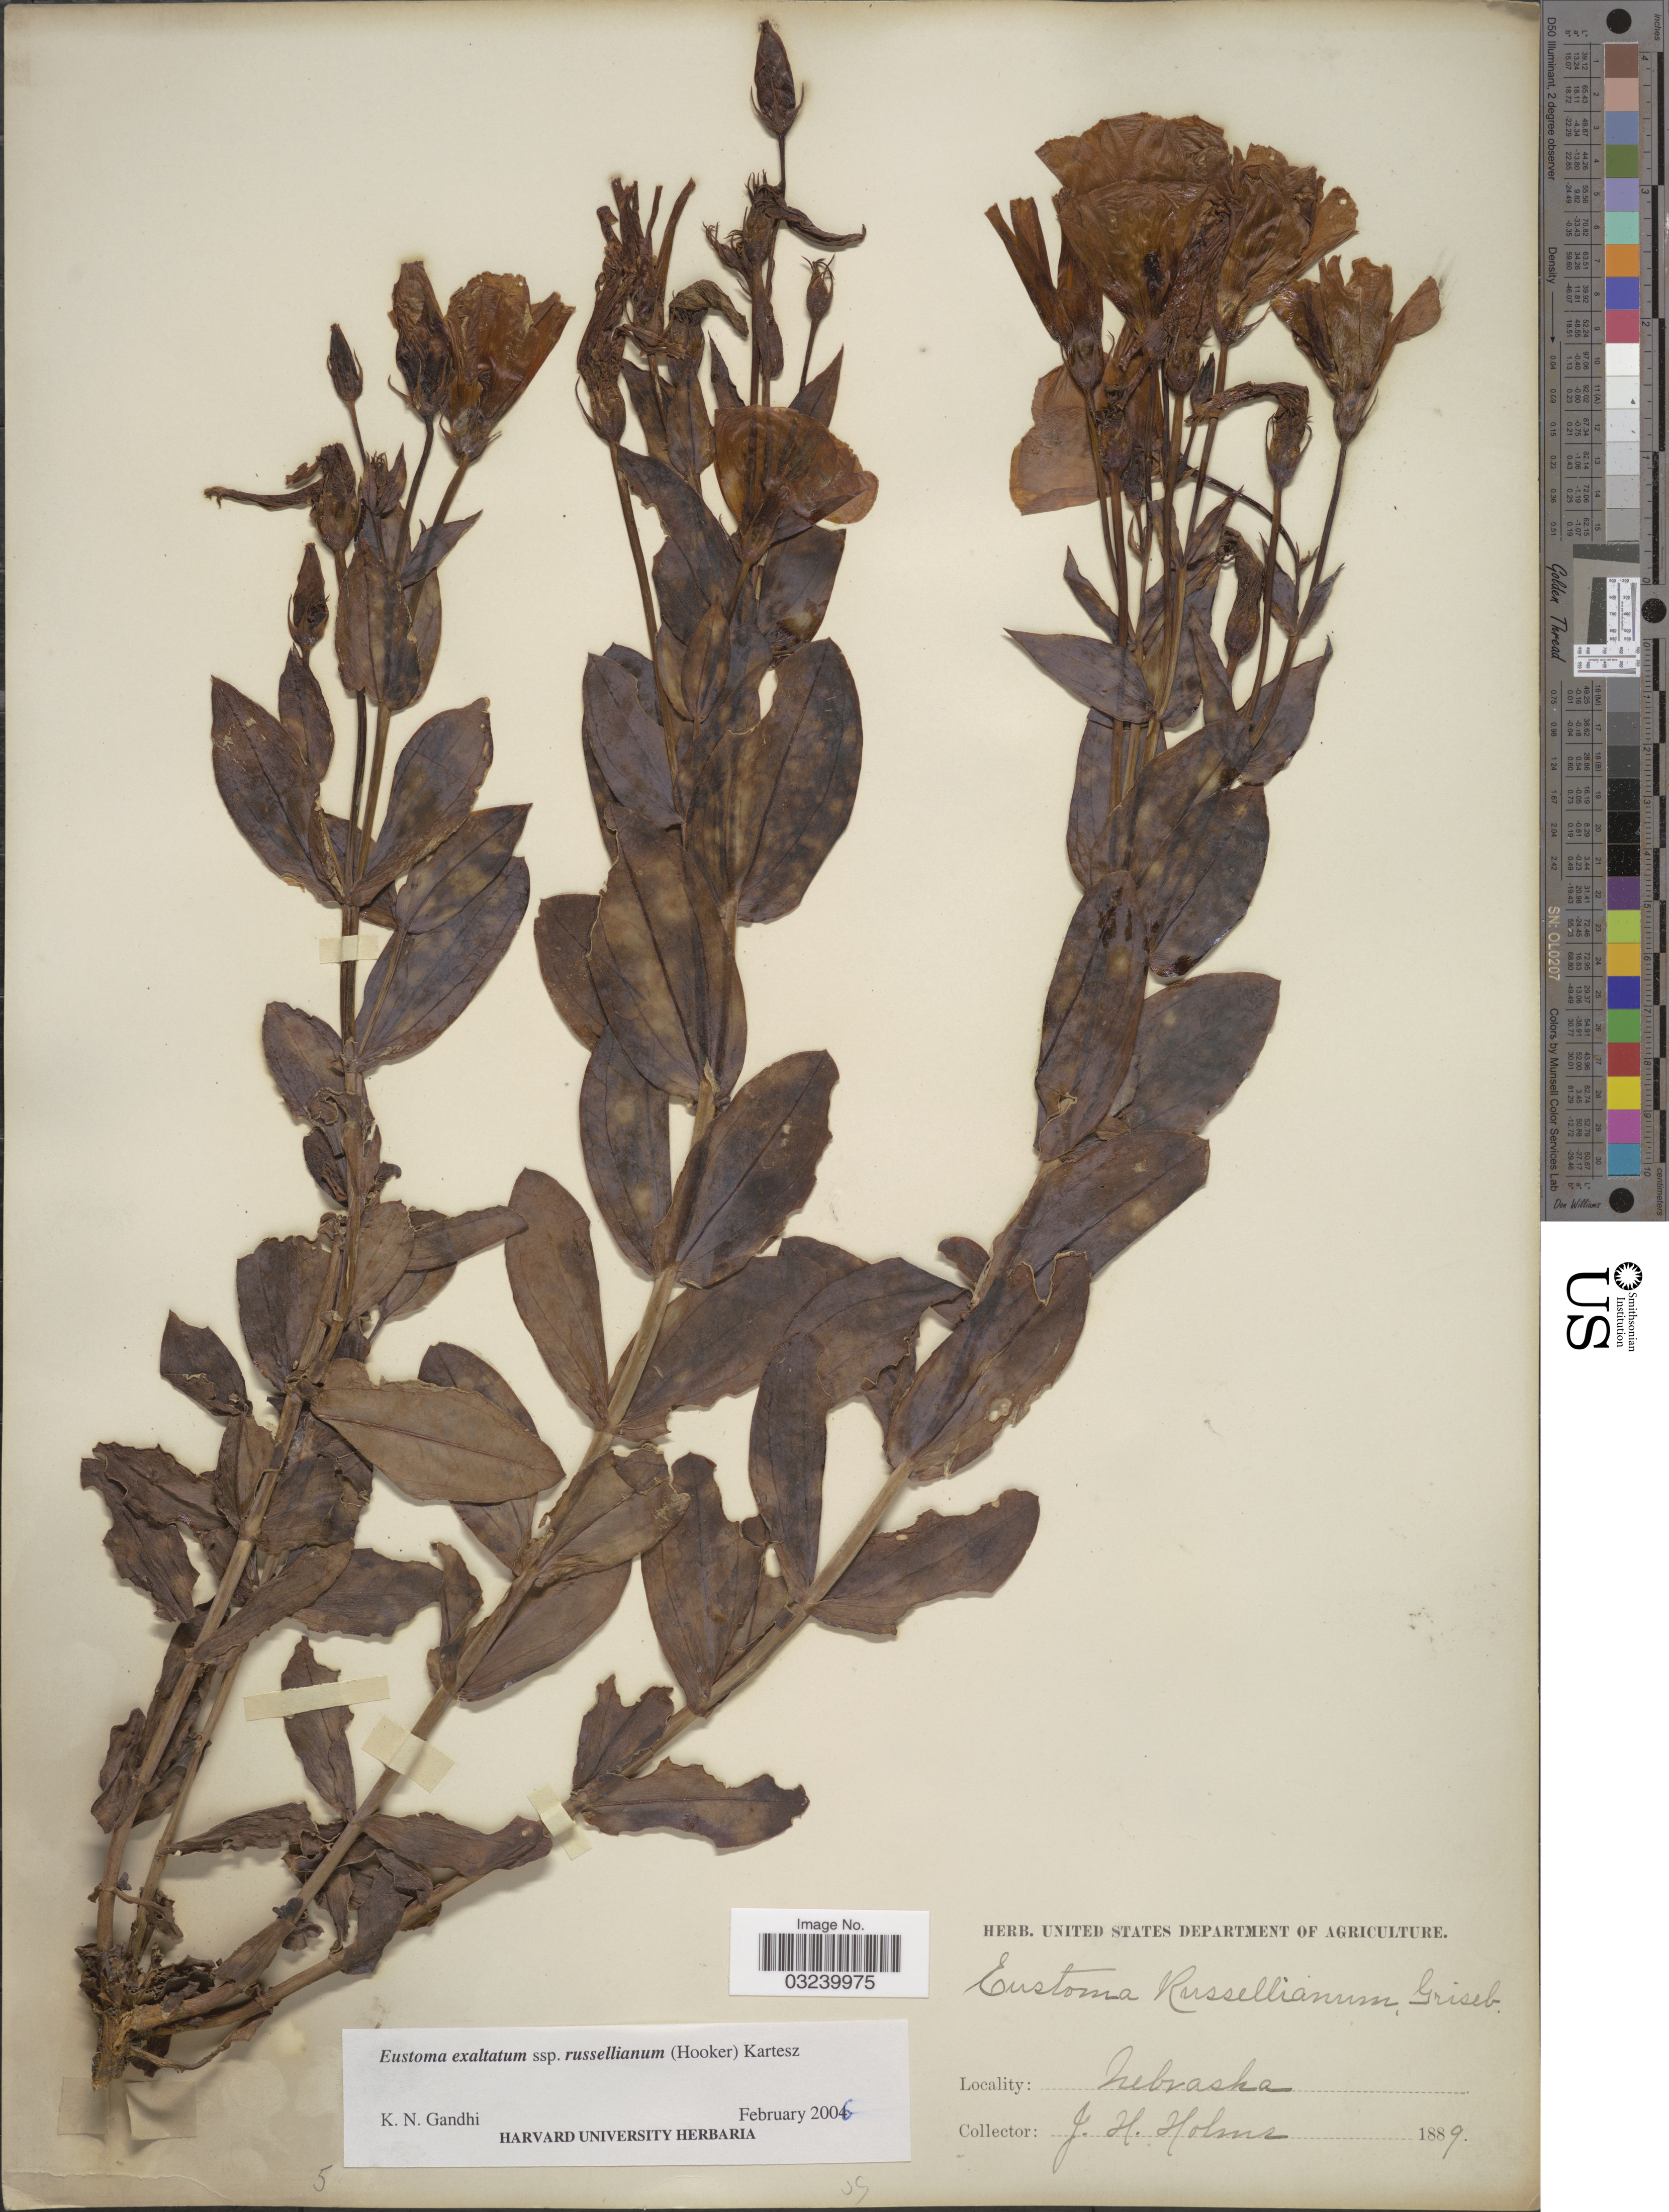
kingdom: Plantae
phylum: Tracheophyta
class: Magnoliopsida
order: Gentianales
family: Gentianaceae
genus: Eustoma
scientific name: Eustoma grandiflorum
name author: (Raf.) Shinners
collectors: J. H. Holms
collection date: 1889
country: United States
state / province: Nebraska